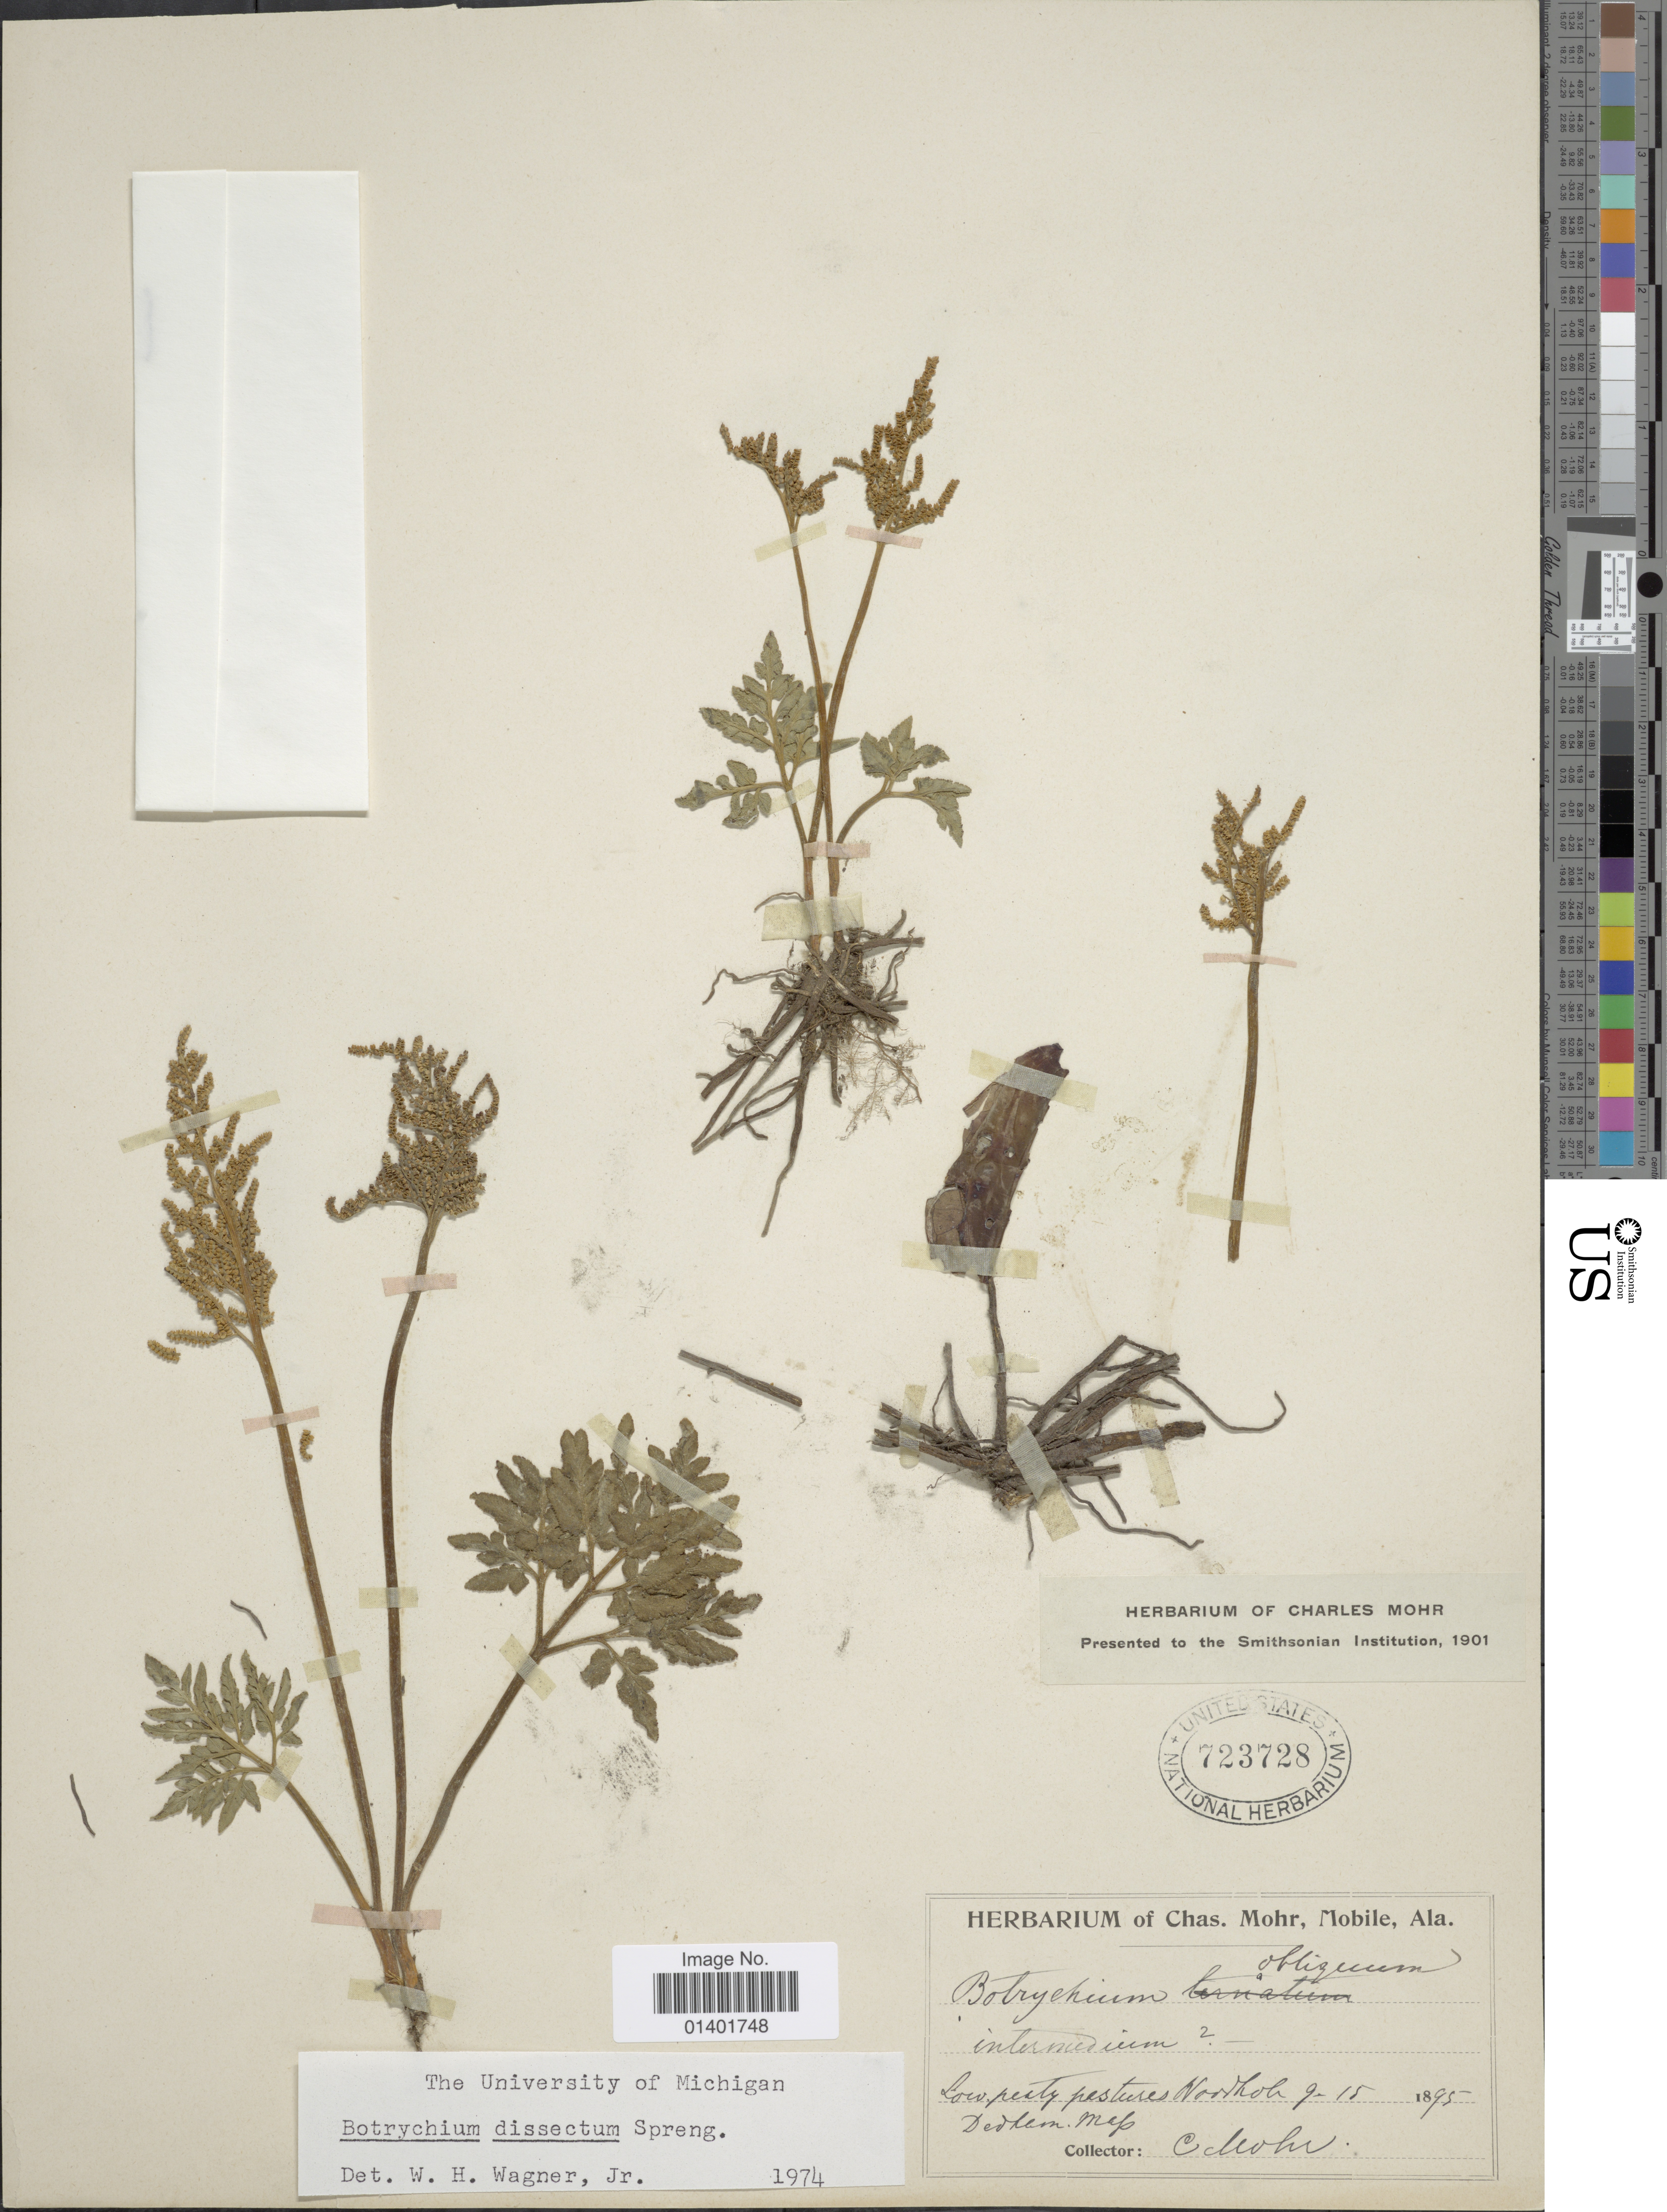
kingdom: Plantae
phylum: Tracheophyta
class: Polypodiopsida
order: Ophioglossales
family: Ophioglossaceae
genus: Botrychium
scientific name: Botrychium dissectum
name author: Spreng.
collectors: C. T. Mohr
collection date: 1895-09-15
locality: Low pesly pesture Nooszok. [interpreted]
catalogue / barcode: US 723728